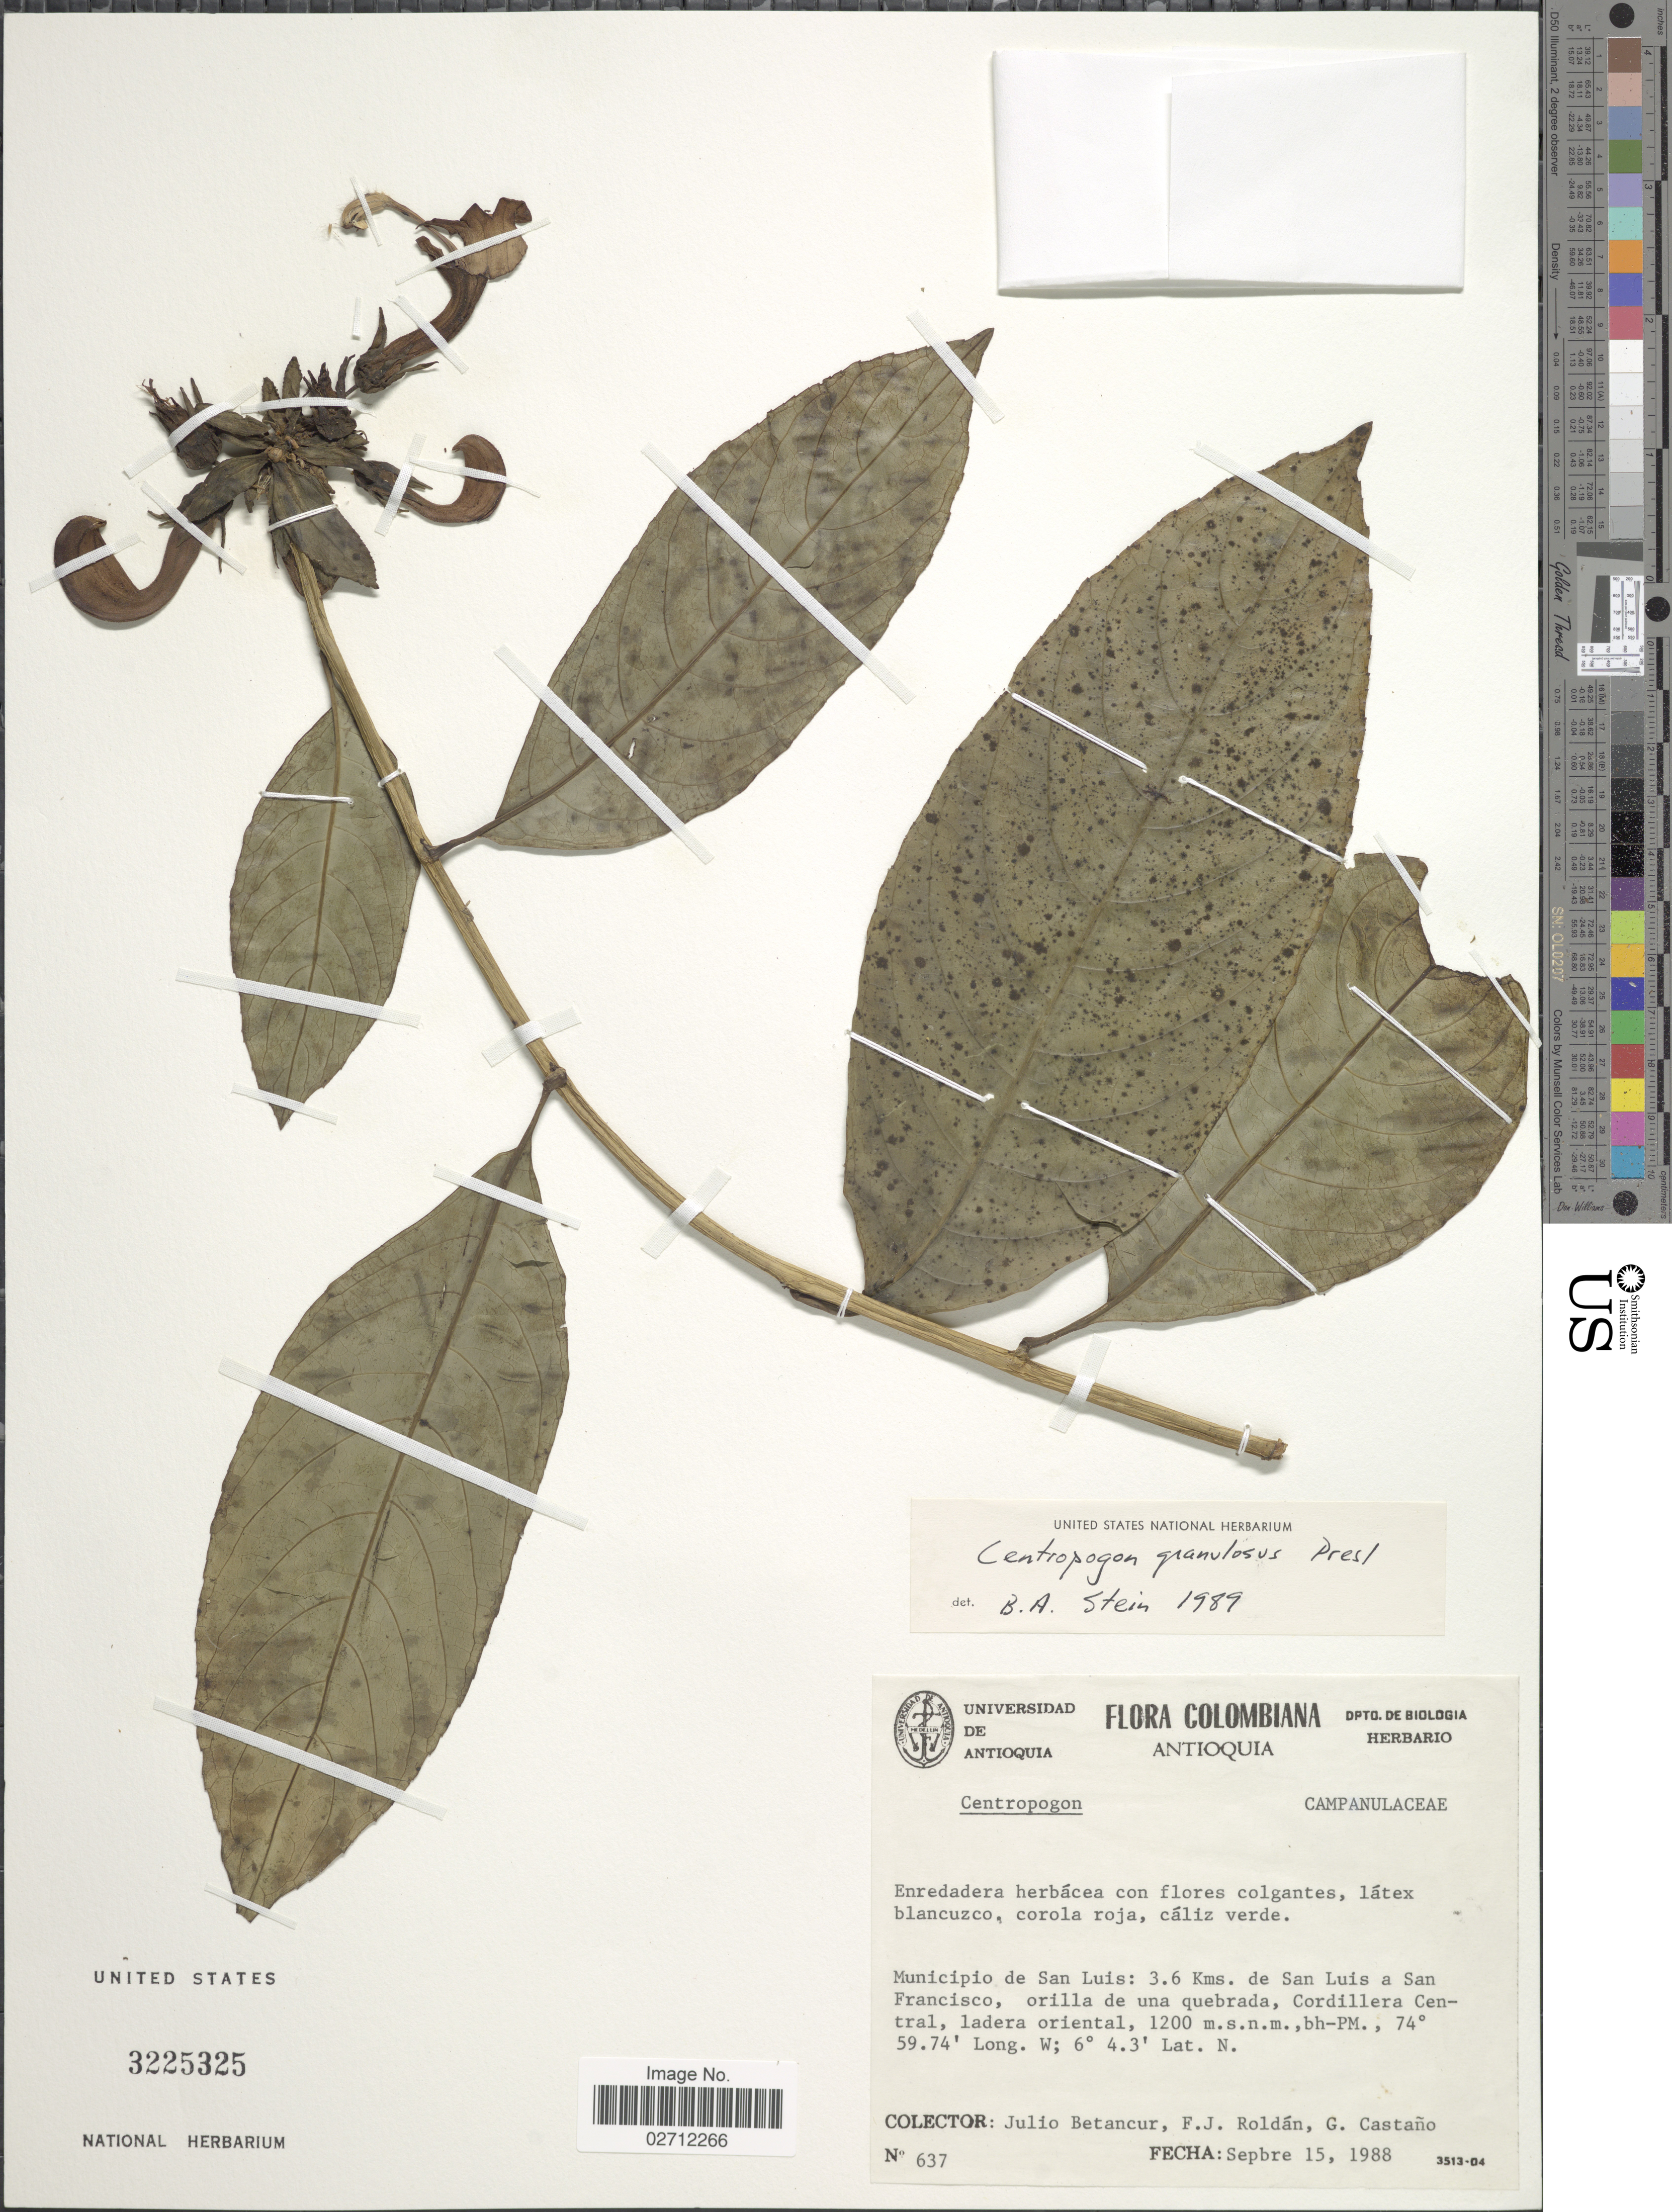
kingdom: Plantae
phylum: Tracheophyta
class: Magnoliopsida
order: Asterales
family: Campanulaceae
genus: Centropogon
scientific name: Centropogon granulosus subsp. granulosus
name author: C. Presl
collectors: J. Betancur, F. J. Roldán & G. Castano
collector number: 637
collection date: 1988-09-15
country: Colombia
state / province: Antioquia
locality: Municipio San Luis: 3.6 Kms. de San Luis a San Francisco, orilla de una quebrada, Cordillera Central, ladera oriental.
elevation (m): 1200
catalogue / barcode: US 3225325